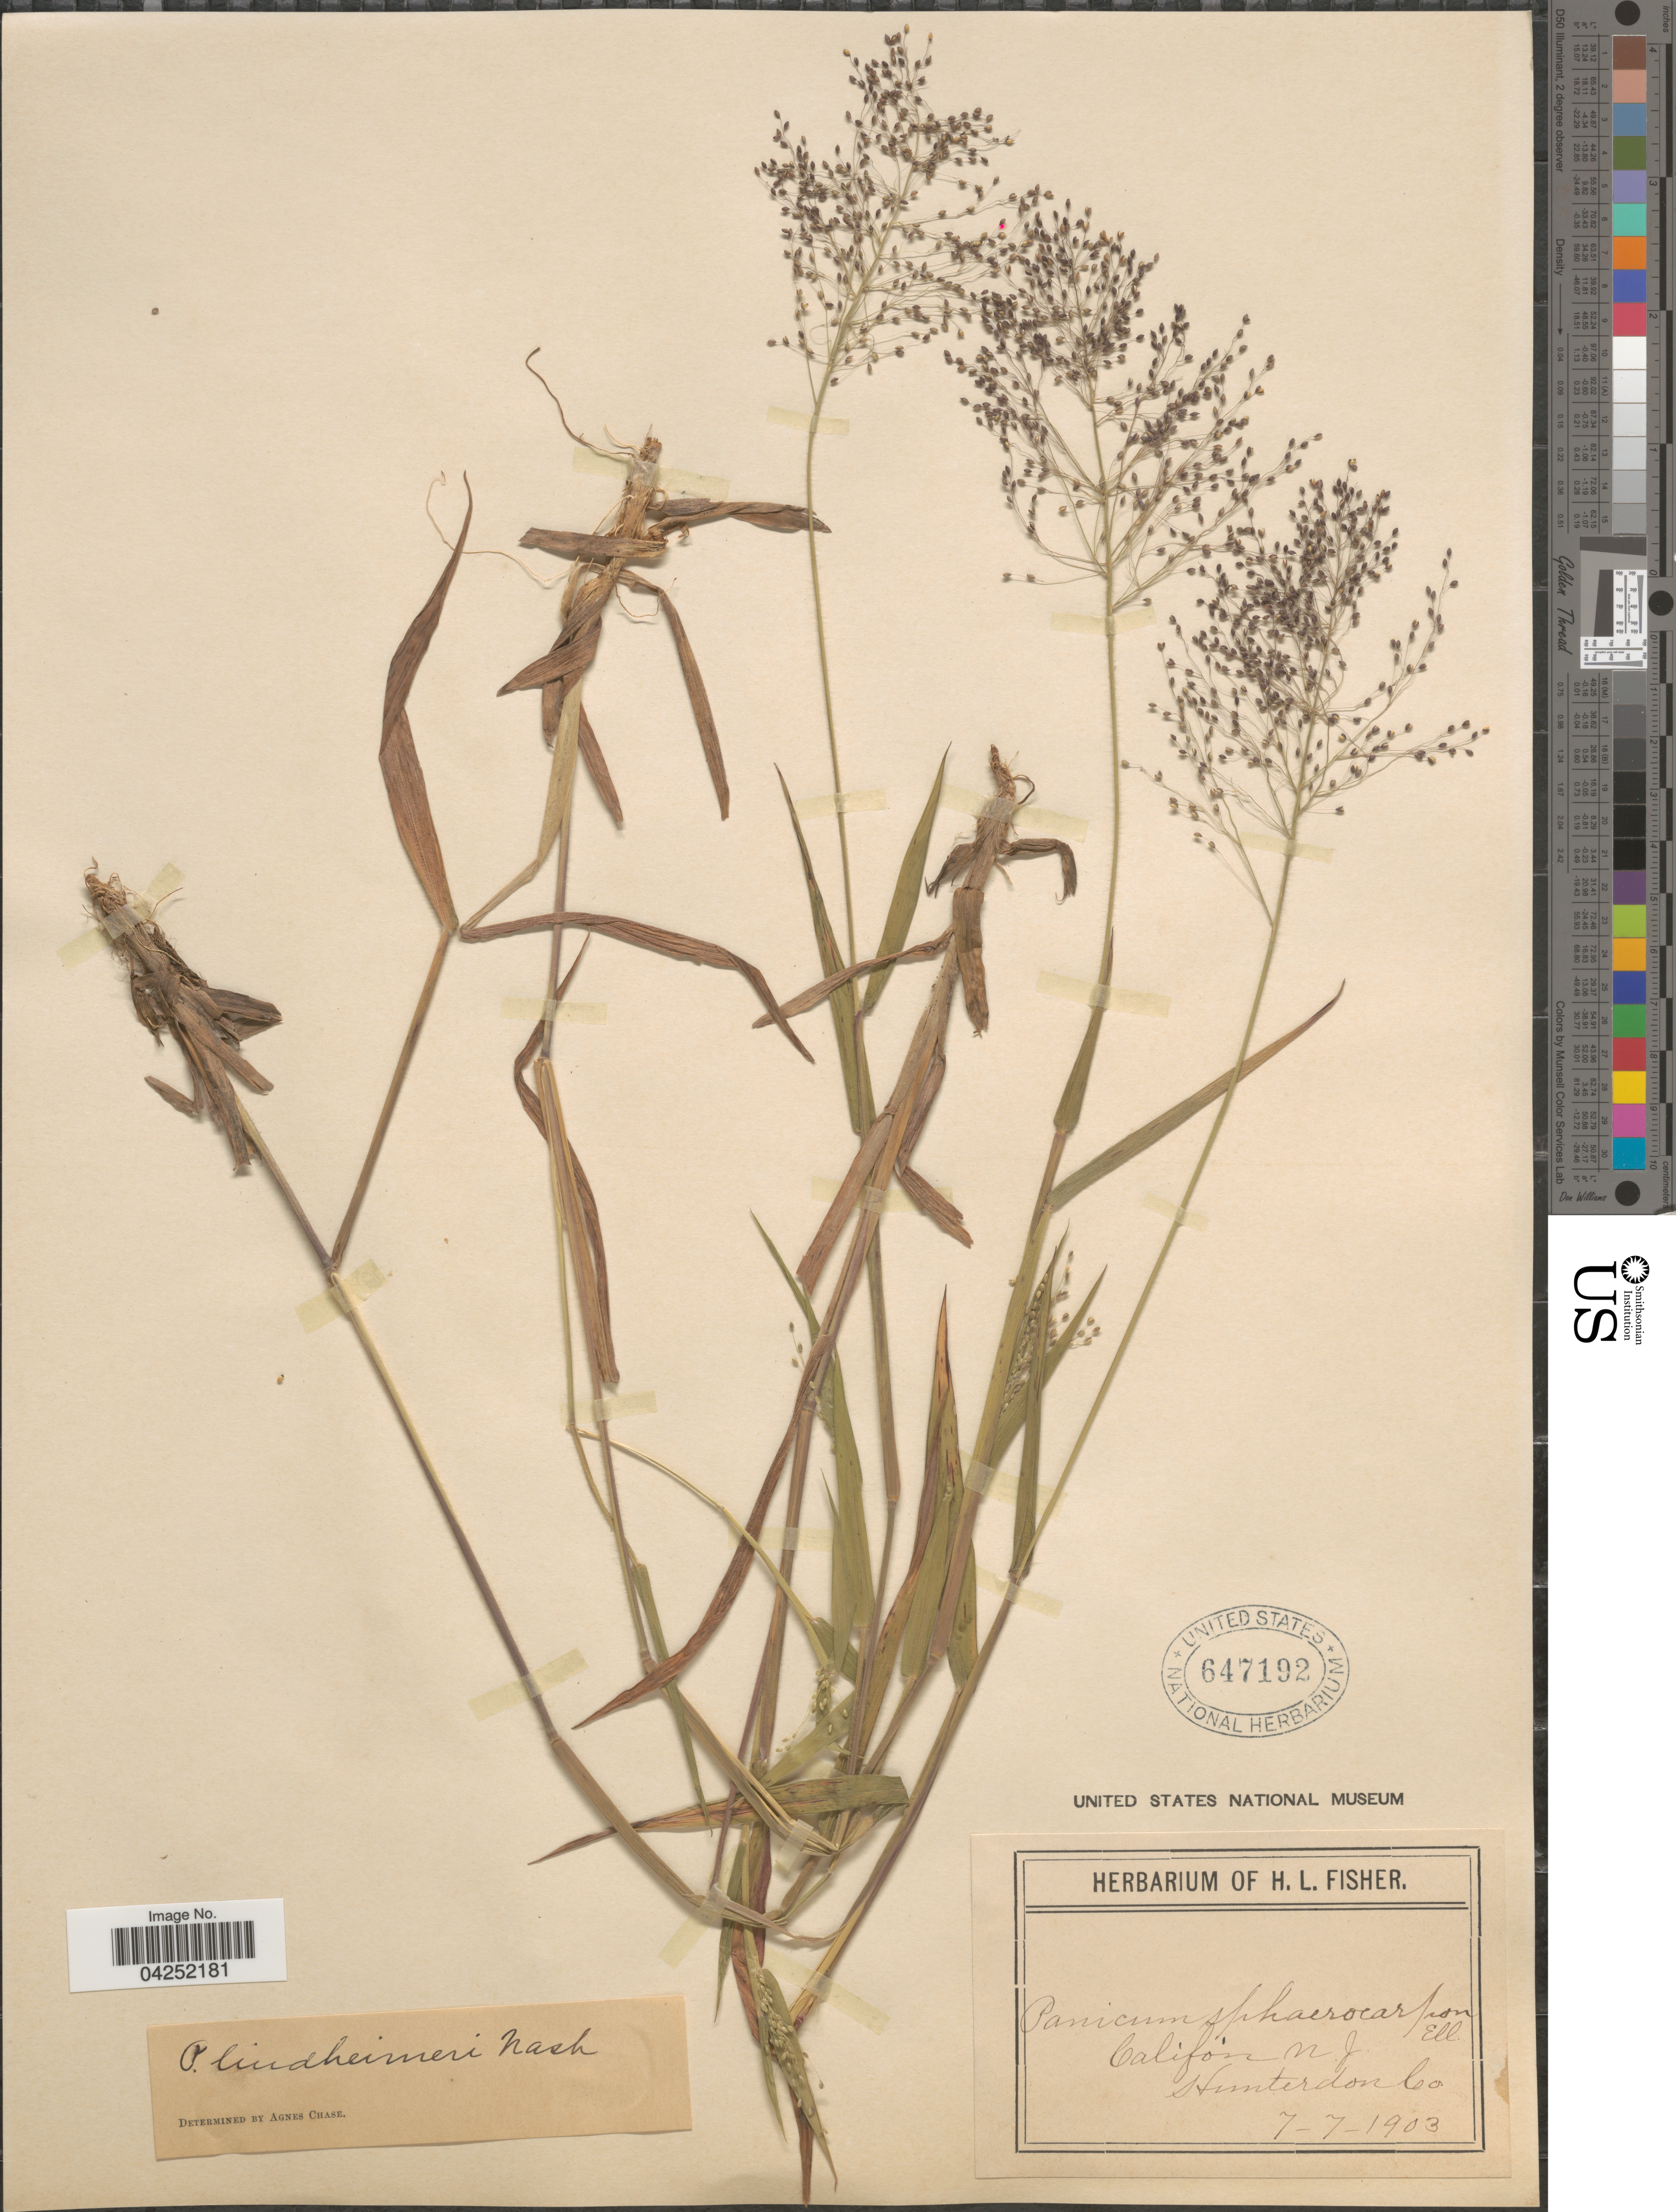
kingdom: Plantae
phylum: Tracheophyta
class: Liliopsida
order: Poales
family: Poaceae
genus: Dichanthelium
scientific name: Dichanthelium acuminatum var. lindheimeri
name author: (Nash) Gould & C.A. Clark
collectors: ex herb. of H. L. Fisher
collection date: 1903-07-07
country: United States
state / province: New Jersey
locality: Californ. Hunterdon Co.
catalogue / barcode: US 647192